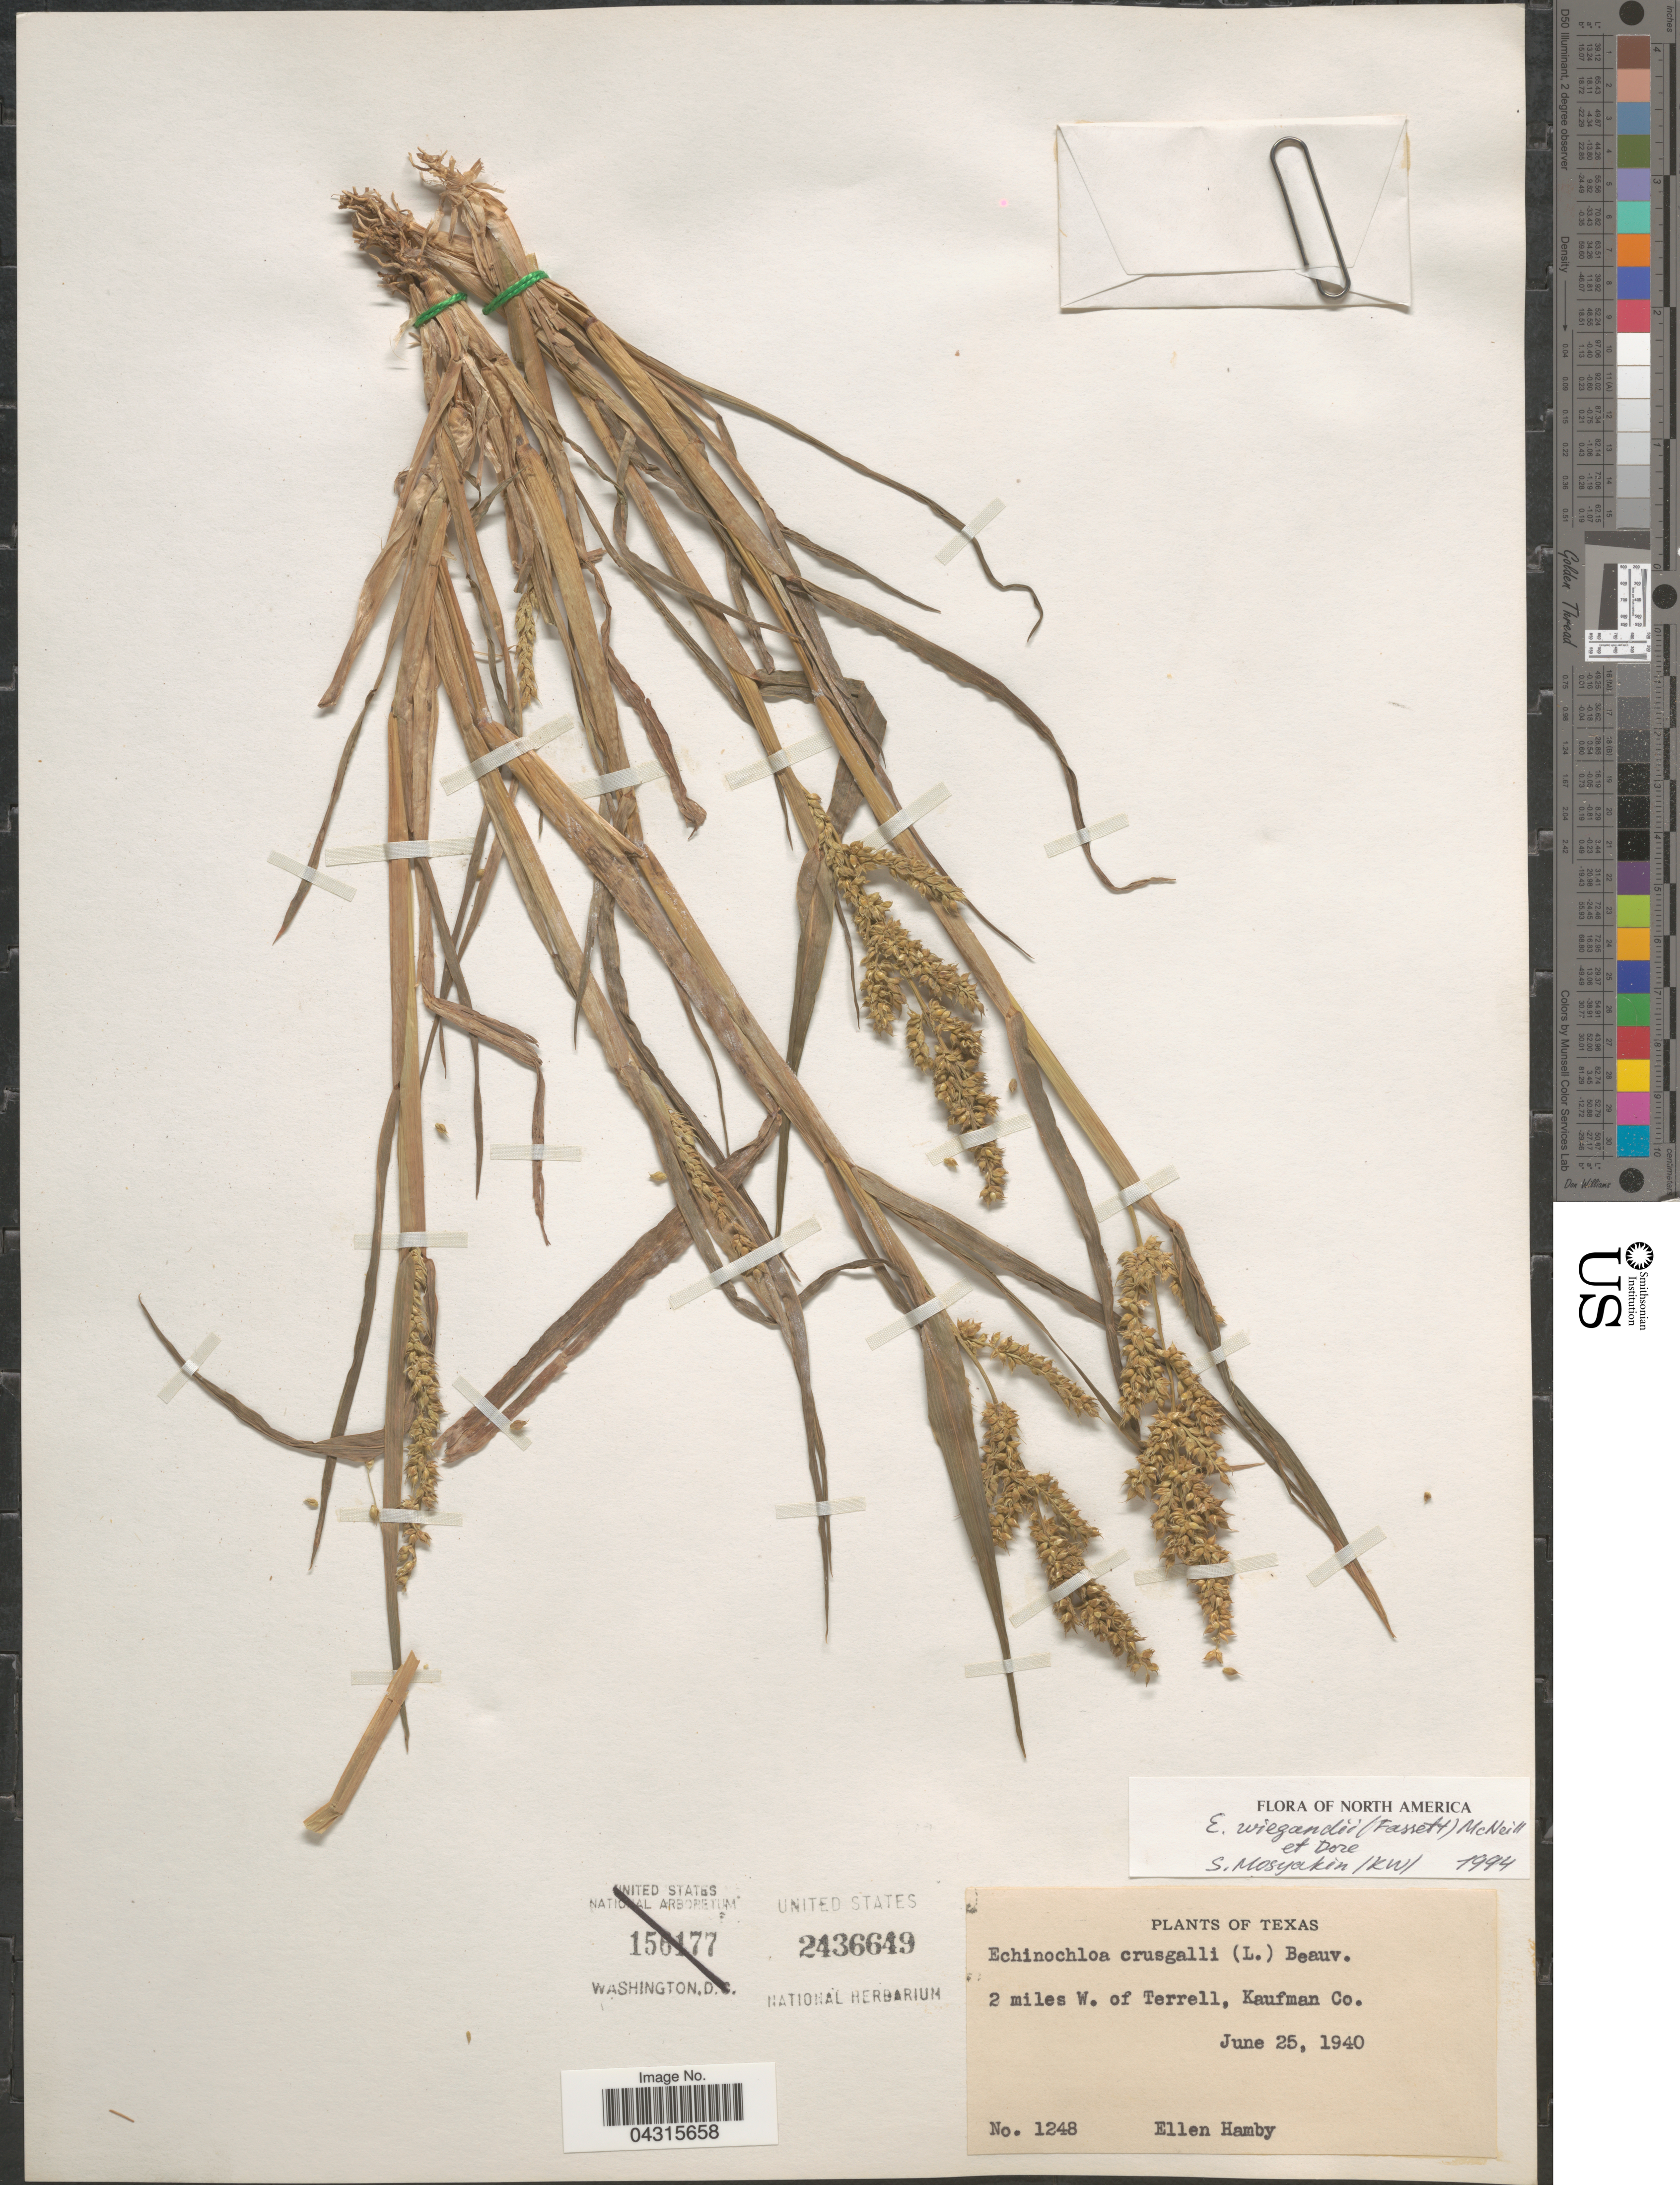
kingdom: Plantae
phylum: Tracheophyta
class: Liliopsida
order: Poales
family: Poaceae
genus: Echinochloa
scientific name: Echinochloa muricata var. microstachya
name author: Wiegand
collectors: E. Hamby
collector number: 1248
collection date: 1940-06-25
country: United States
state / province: Texas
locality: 2 miles W. of Terrell, Kaufman Co.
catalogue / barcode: US 2436649